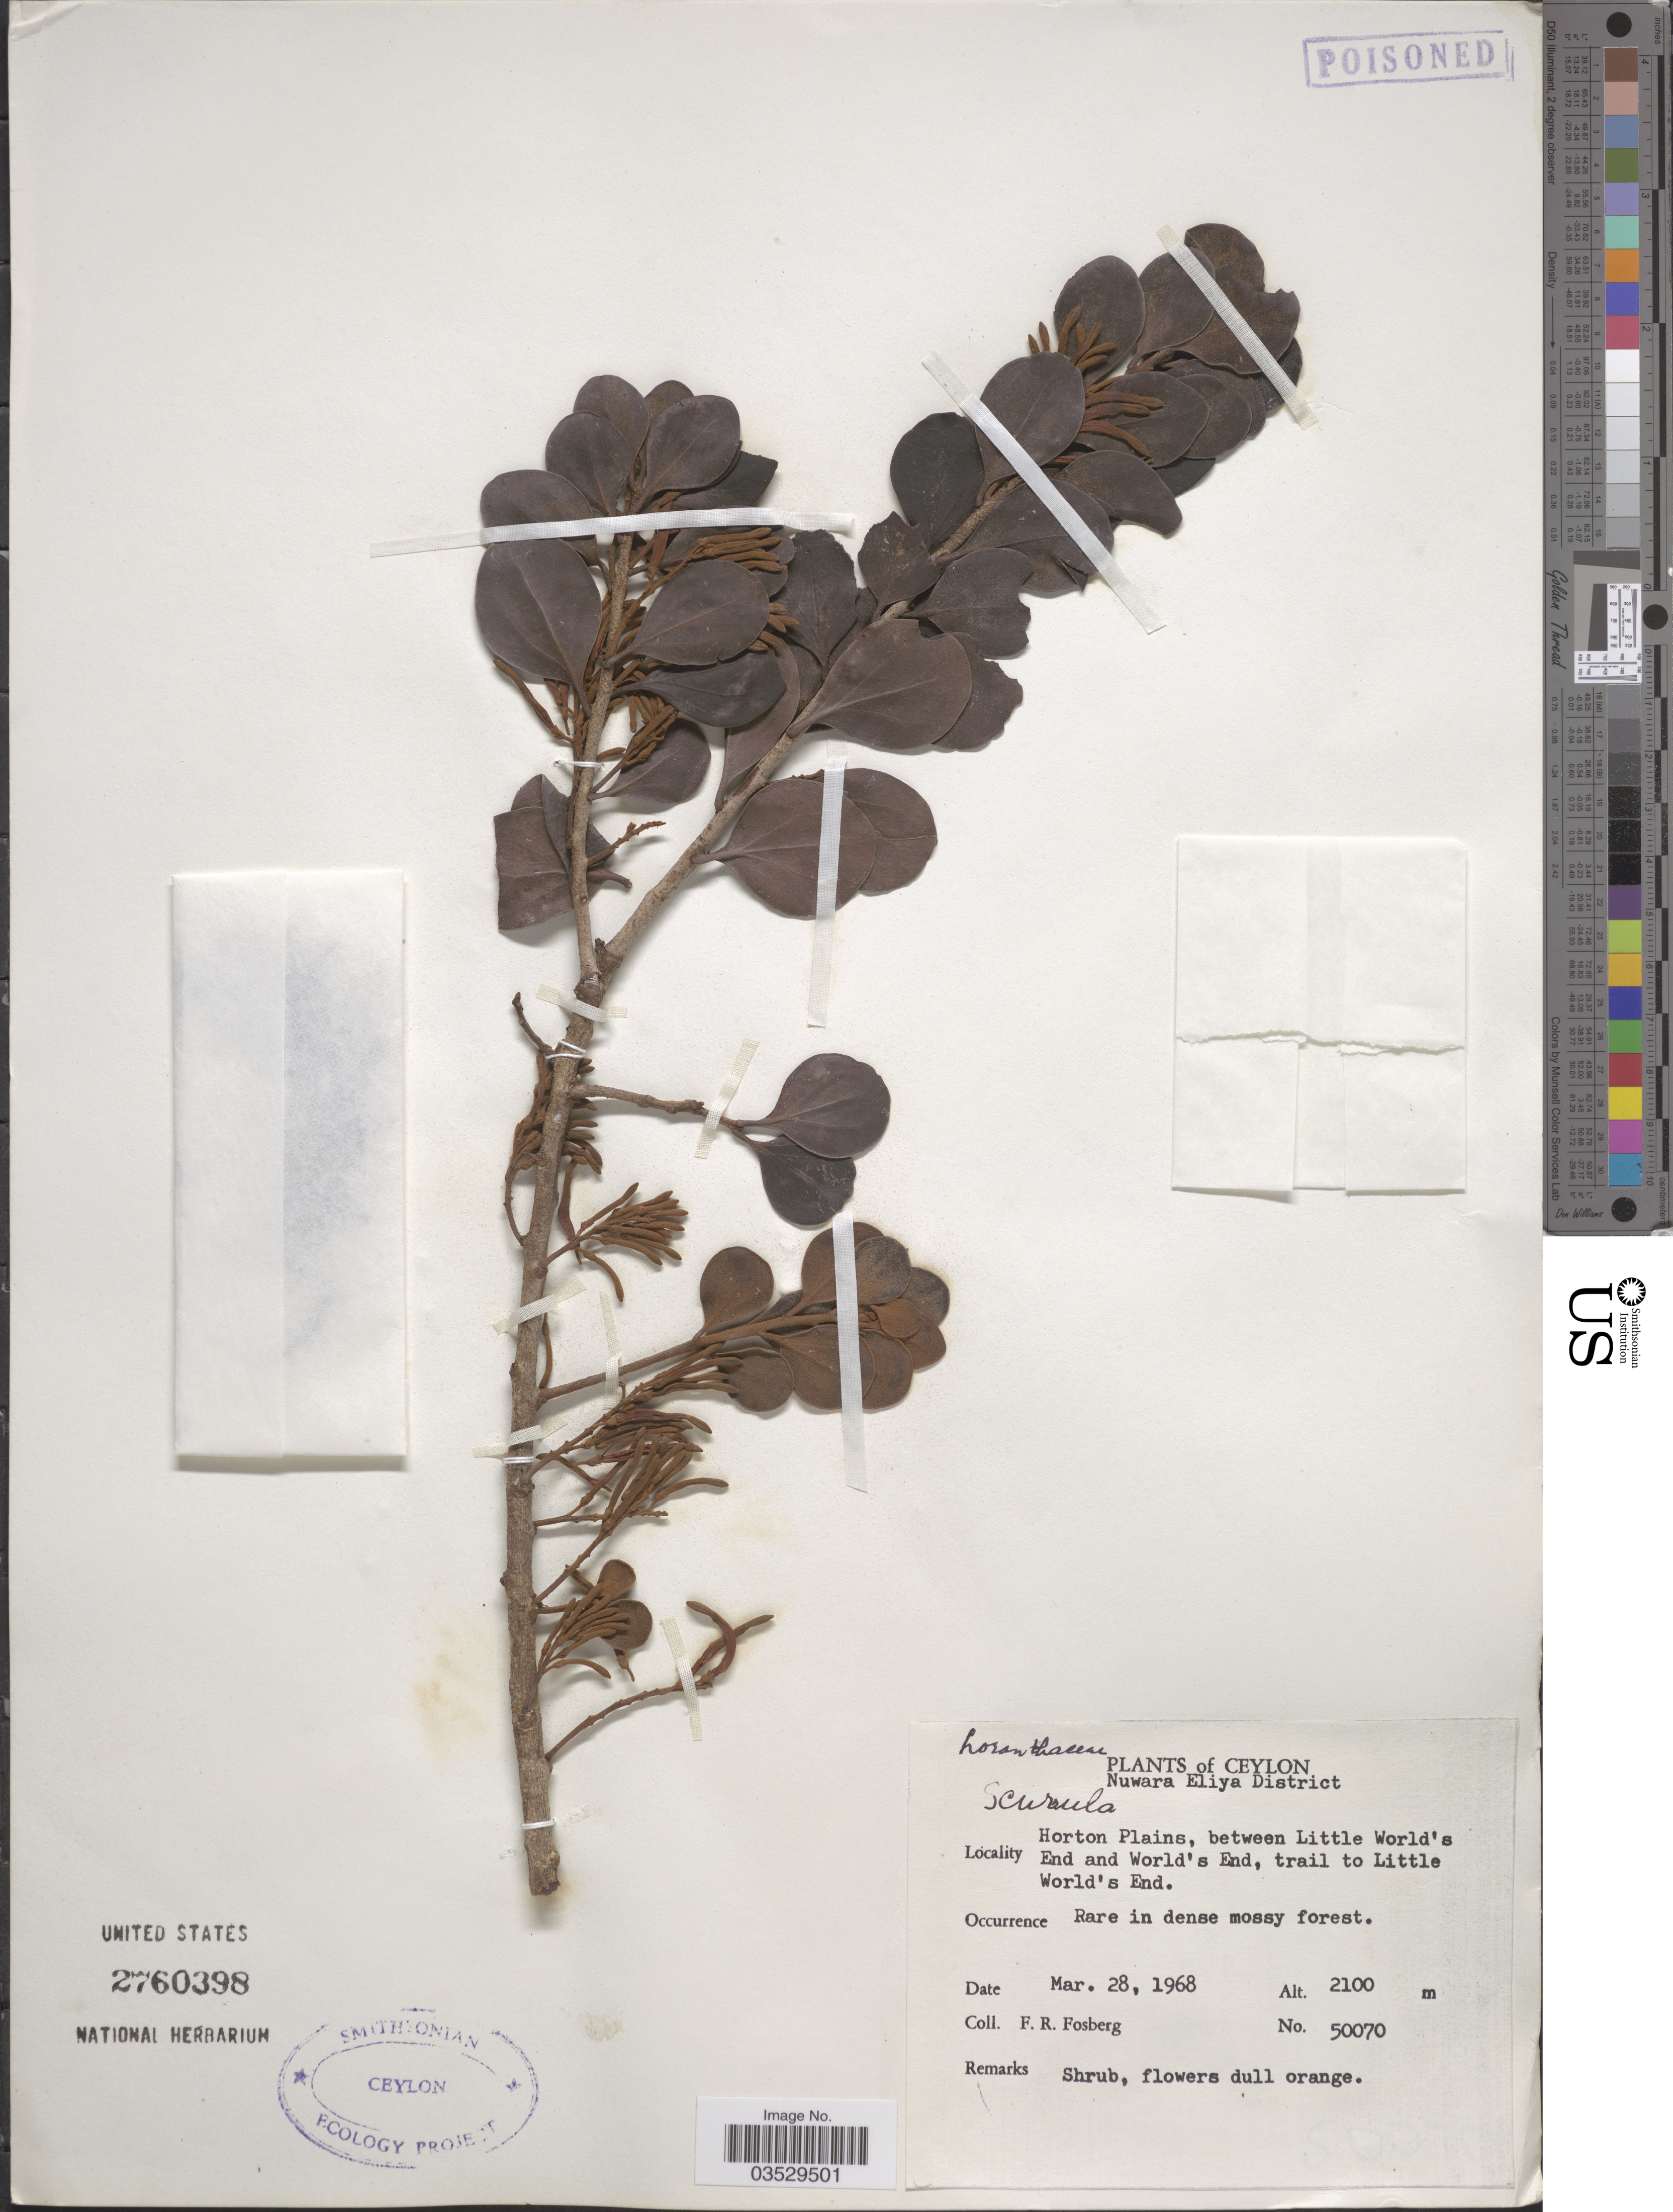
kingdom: Plantae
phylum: Tracheophyta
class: Magnoliopsida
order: Santalales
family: Loranthaceae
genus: Scurrula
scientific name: Scurrula sp.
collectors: F. R. Fosberg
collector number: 50070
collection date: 1968-03-28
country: Sri Lanka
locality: Ceylon.Nuwara Eliya District. Horton Plains, between Little World's End and World's End, trail to Little Wordl's End.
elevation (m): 2100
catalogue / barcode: US 2760398